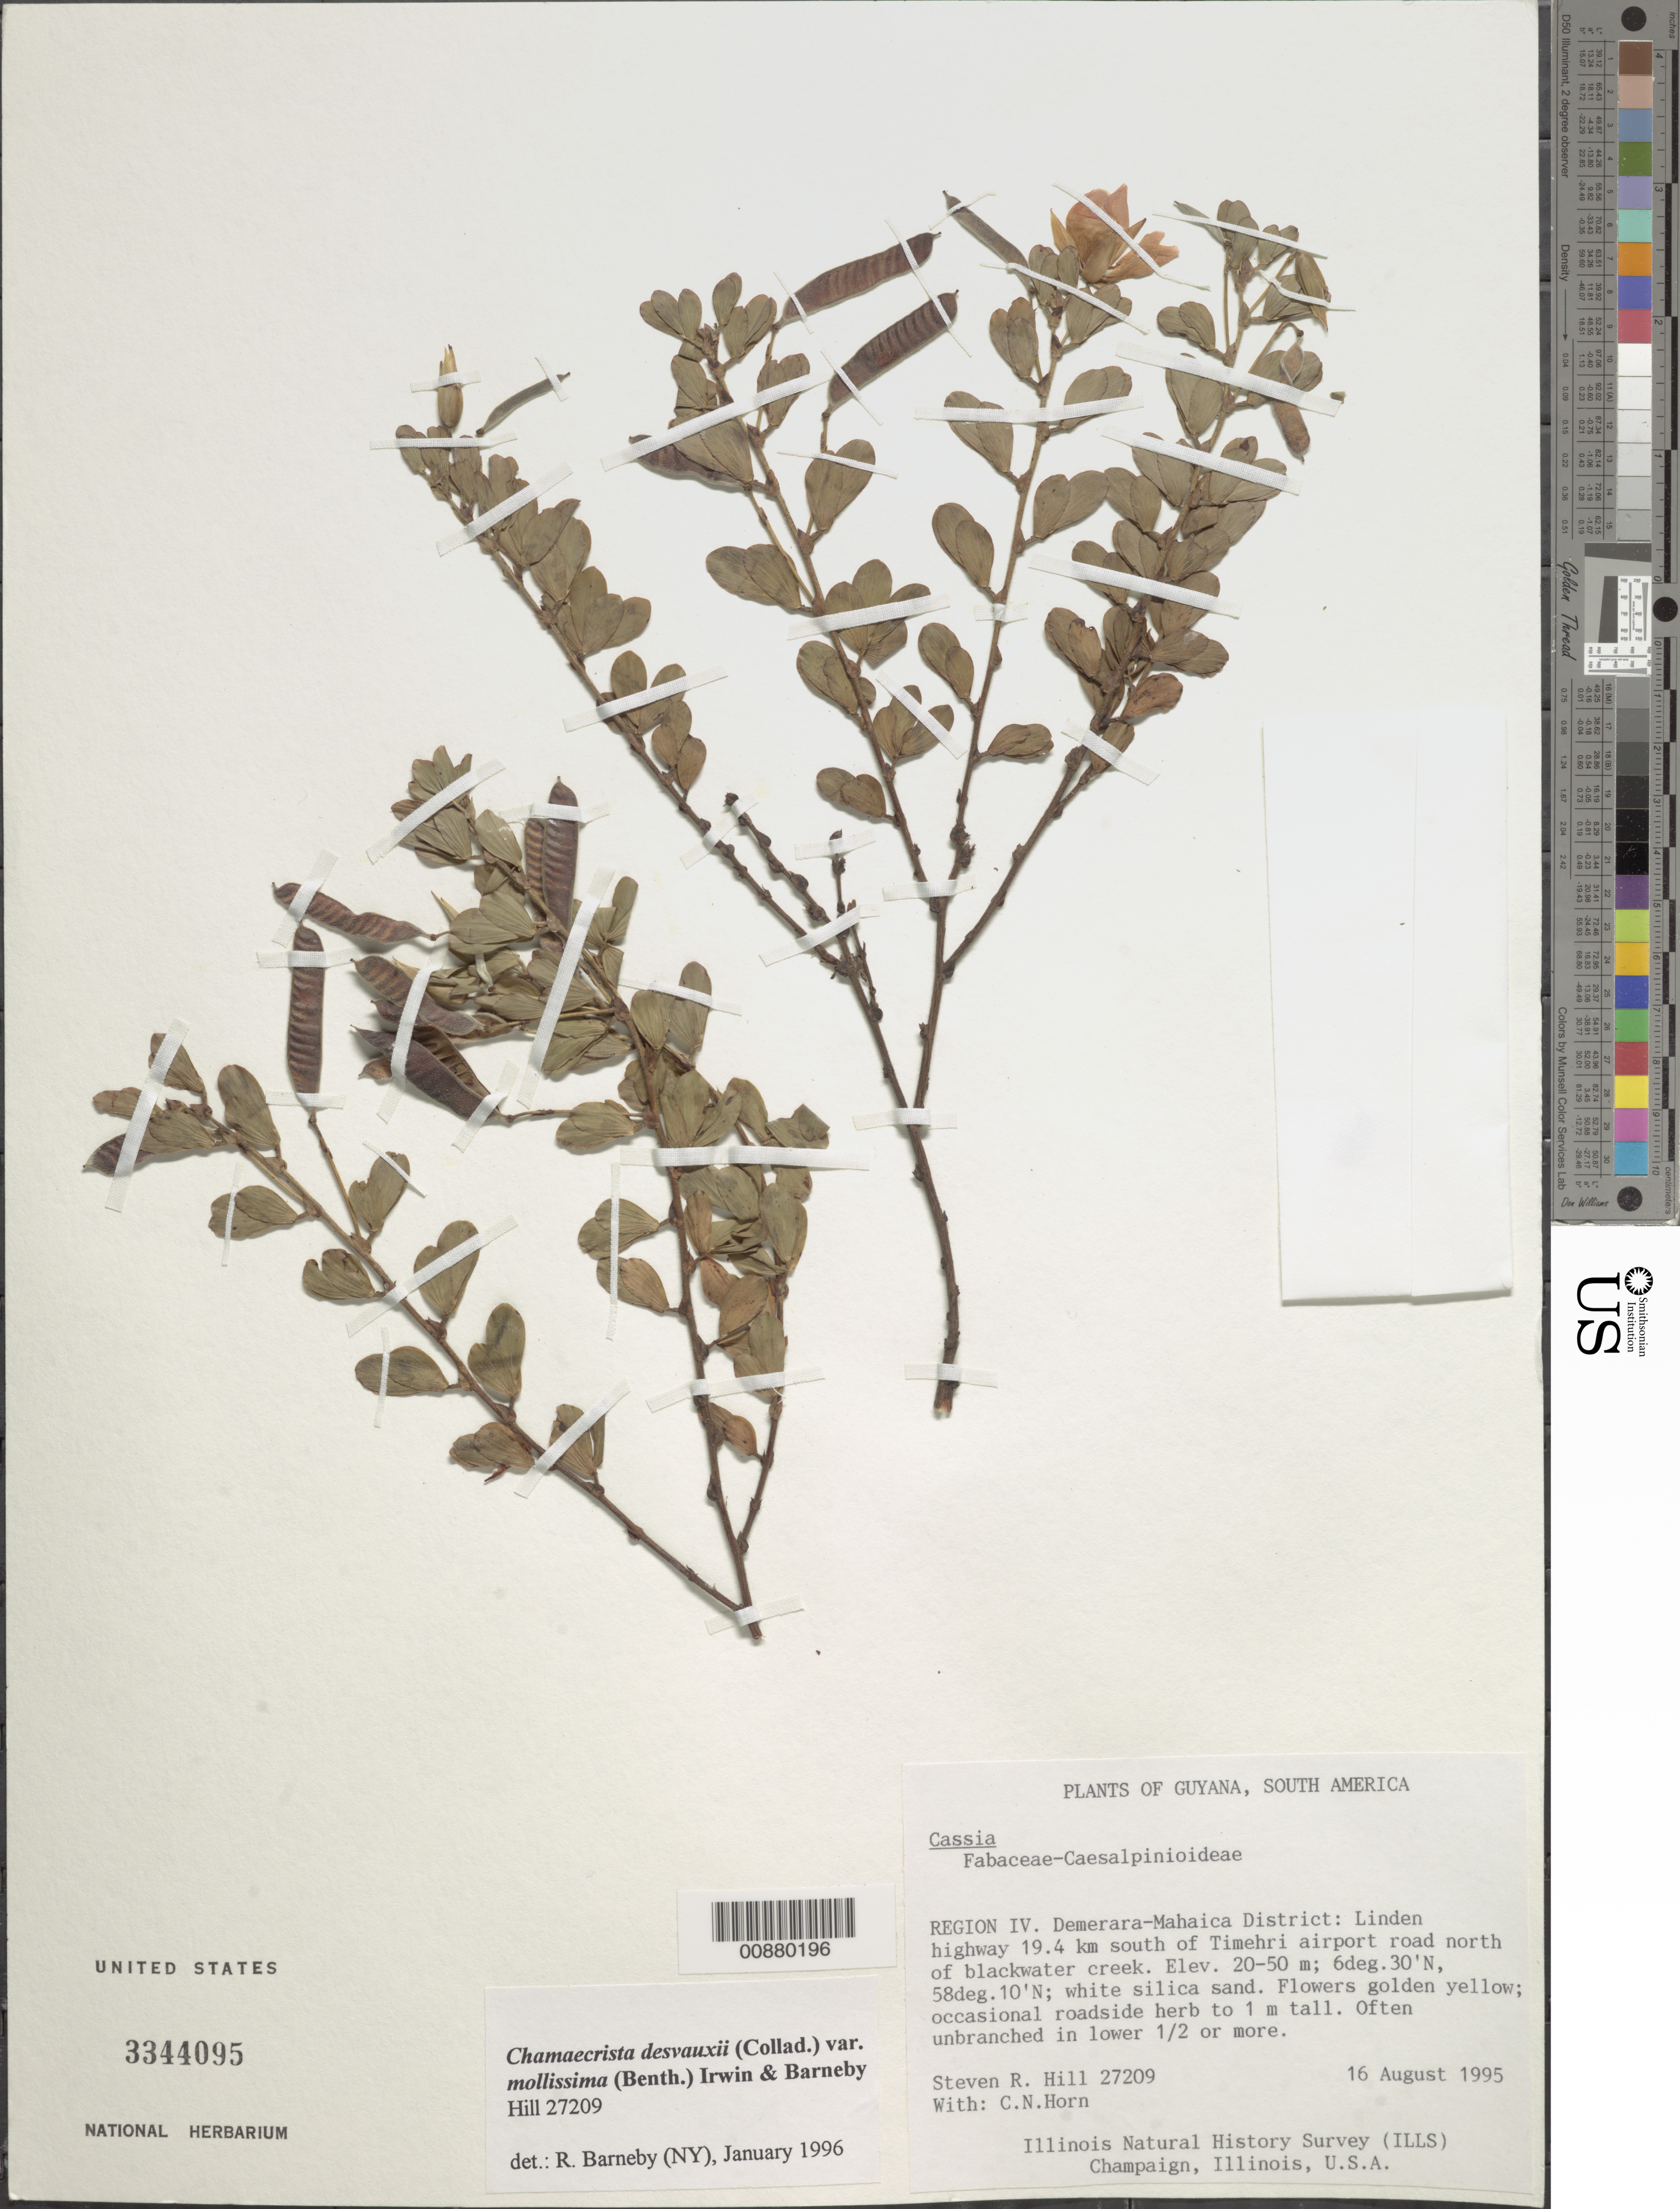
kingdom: Plantae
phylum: Tracheophyta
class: Magnoliopsida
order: Fabales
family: Fabaceae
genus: Chamaecrista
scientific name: Chamaecrista desvauxii var. mollissima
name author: (Benth.) H.S. Irwin & Barneby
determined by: Barneby, Rupert C., (NY)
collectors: S. R. Hill, C. N. Horn & H. Vermeer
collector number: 27209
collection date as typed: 16-Aug-95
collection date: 1995-08-16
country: Guyana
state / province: Demerara-Mahaica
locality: Linden Hwy., 19.4 km S of Timehri Airport road, north of Blackwater Creek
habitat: White silica sand; roadside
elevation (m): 20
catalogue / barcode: US 3344095